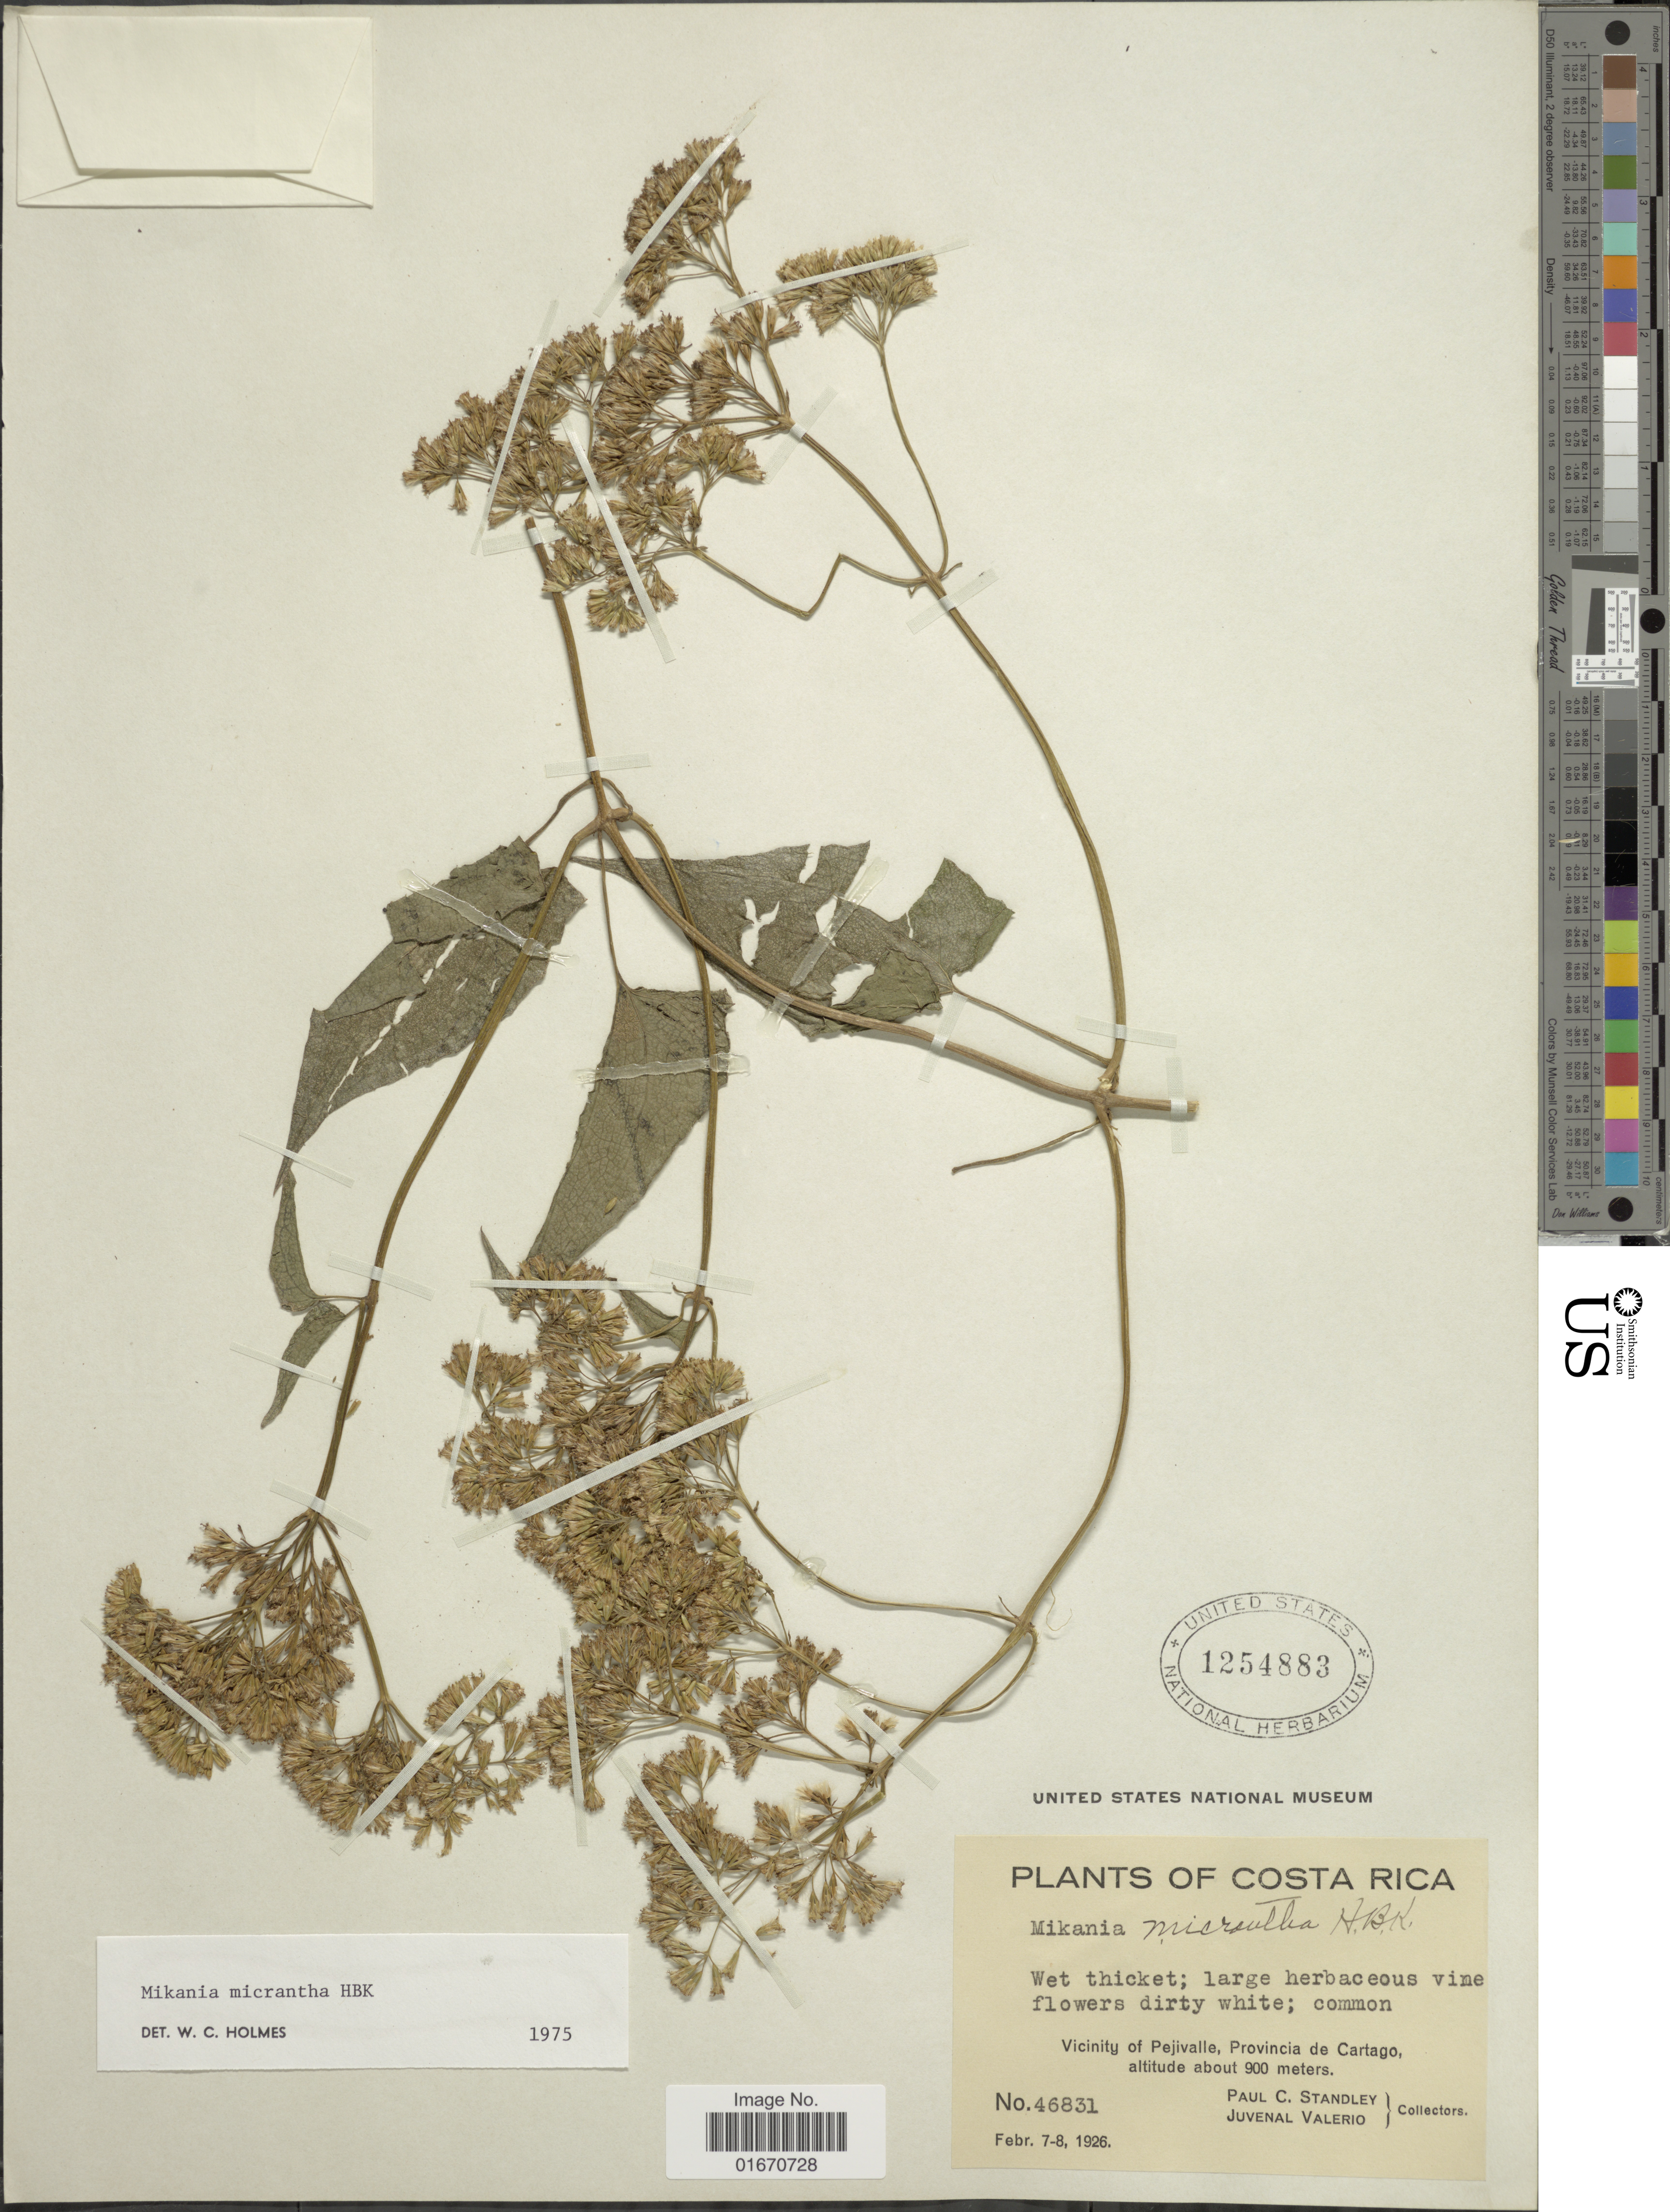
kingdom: Plantae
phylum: Tracheophyta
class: Magnoliopsida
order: Asterales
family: Asteraceae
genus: Mikania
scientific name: Mikania micrantha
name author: Kunth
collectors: P. C. Standley & J. Valerio R.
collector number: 46831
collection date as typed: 1926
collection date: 1926-02-07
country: Costa Rica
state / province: Cartago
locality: Vicinity of Pejivalle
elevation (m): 900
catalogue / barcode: US 1254883